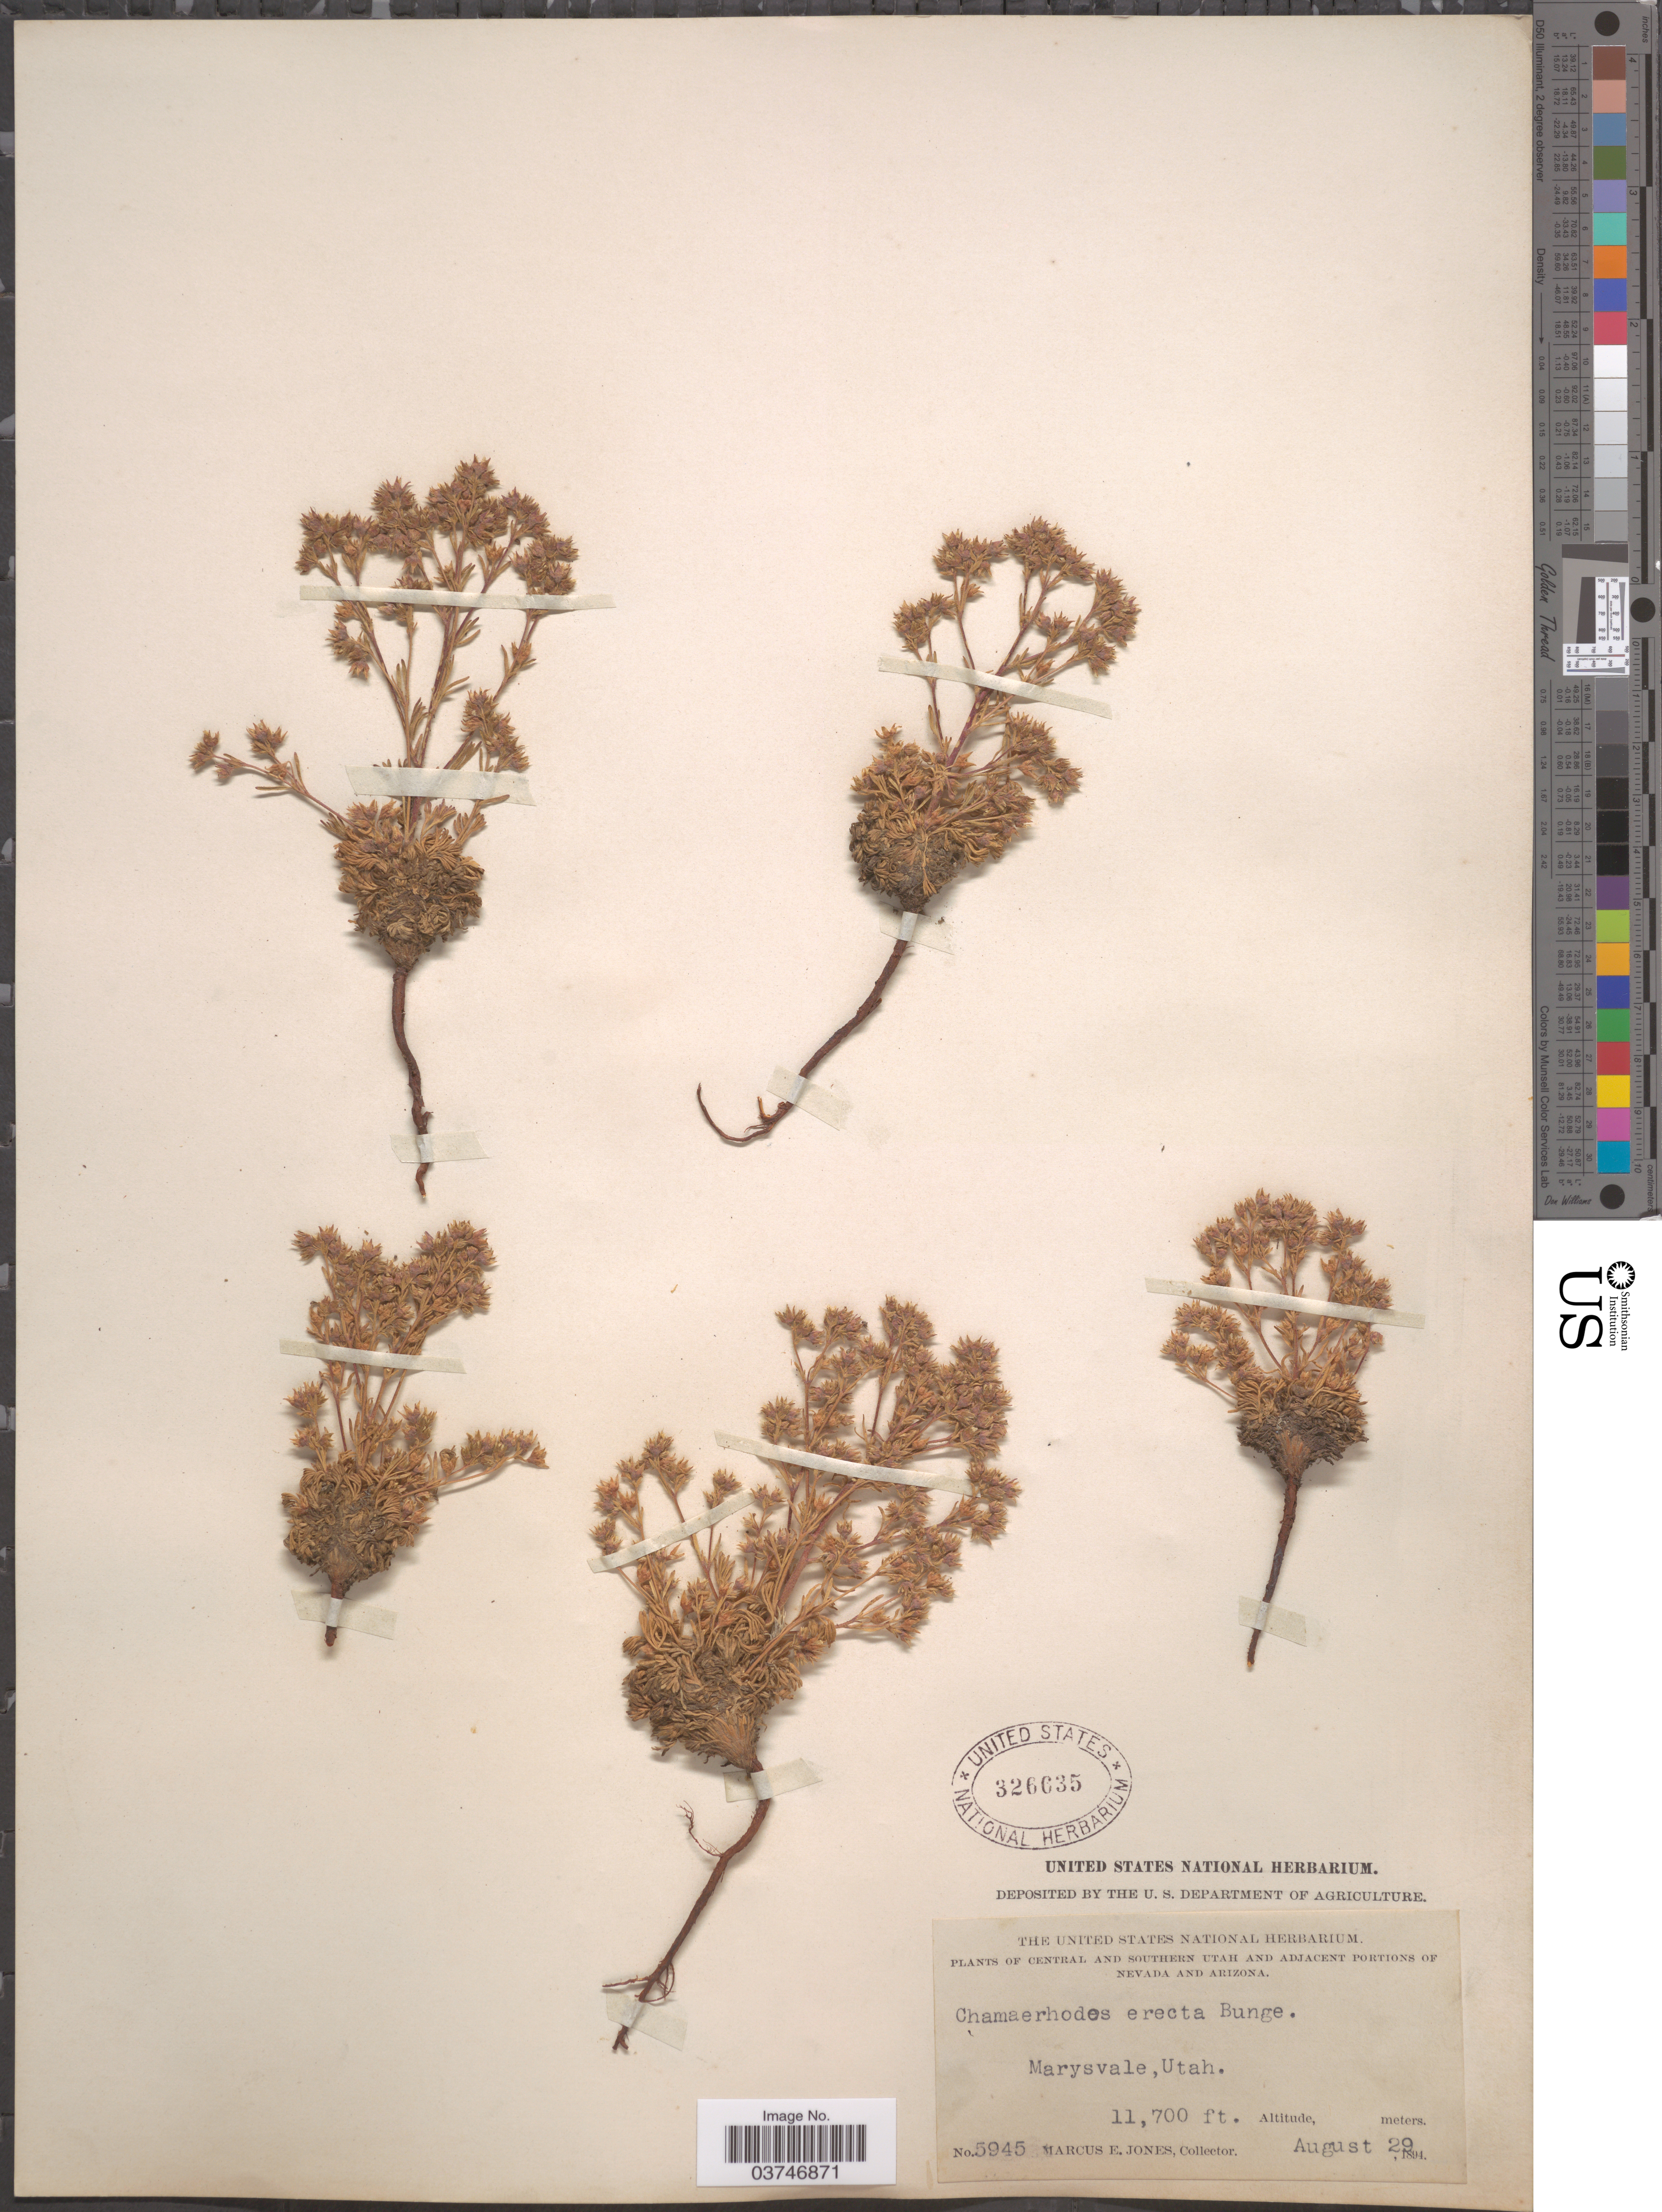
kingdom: Plantae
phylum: Tracheophyta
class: Magnoliopsida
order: Rosales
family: Rosaceae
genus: Chamaerhodos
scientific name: Chamaerhodos erecta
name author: (L.) Bunge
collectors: M. E. Jones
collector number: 5945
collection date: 1894-08-29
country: United States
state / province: Utah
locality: Central and Southern Utah. Marysvale.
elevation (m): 3566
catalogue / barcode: US 326635